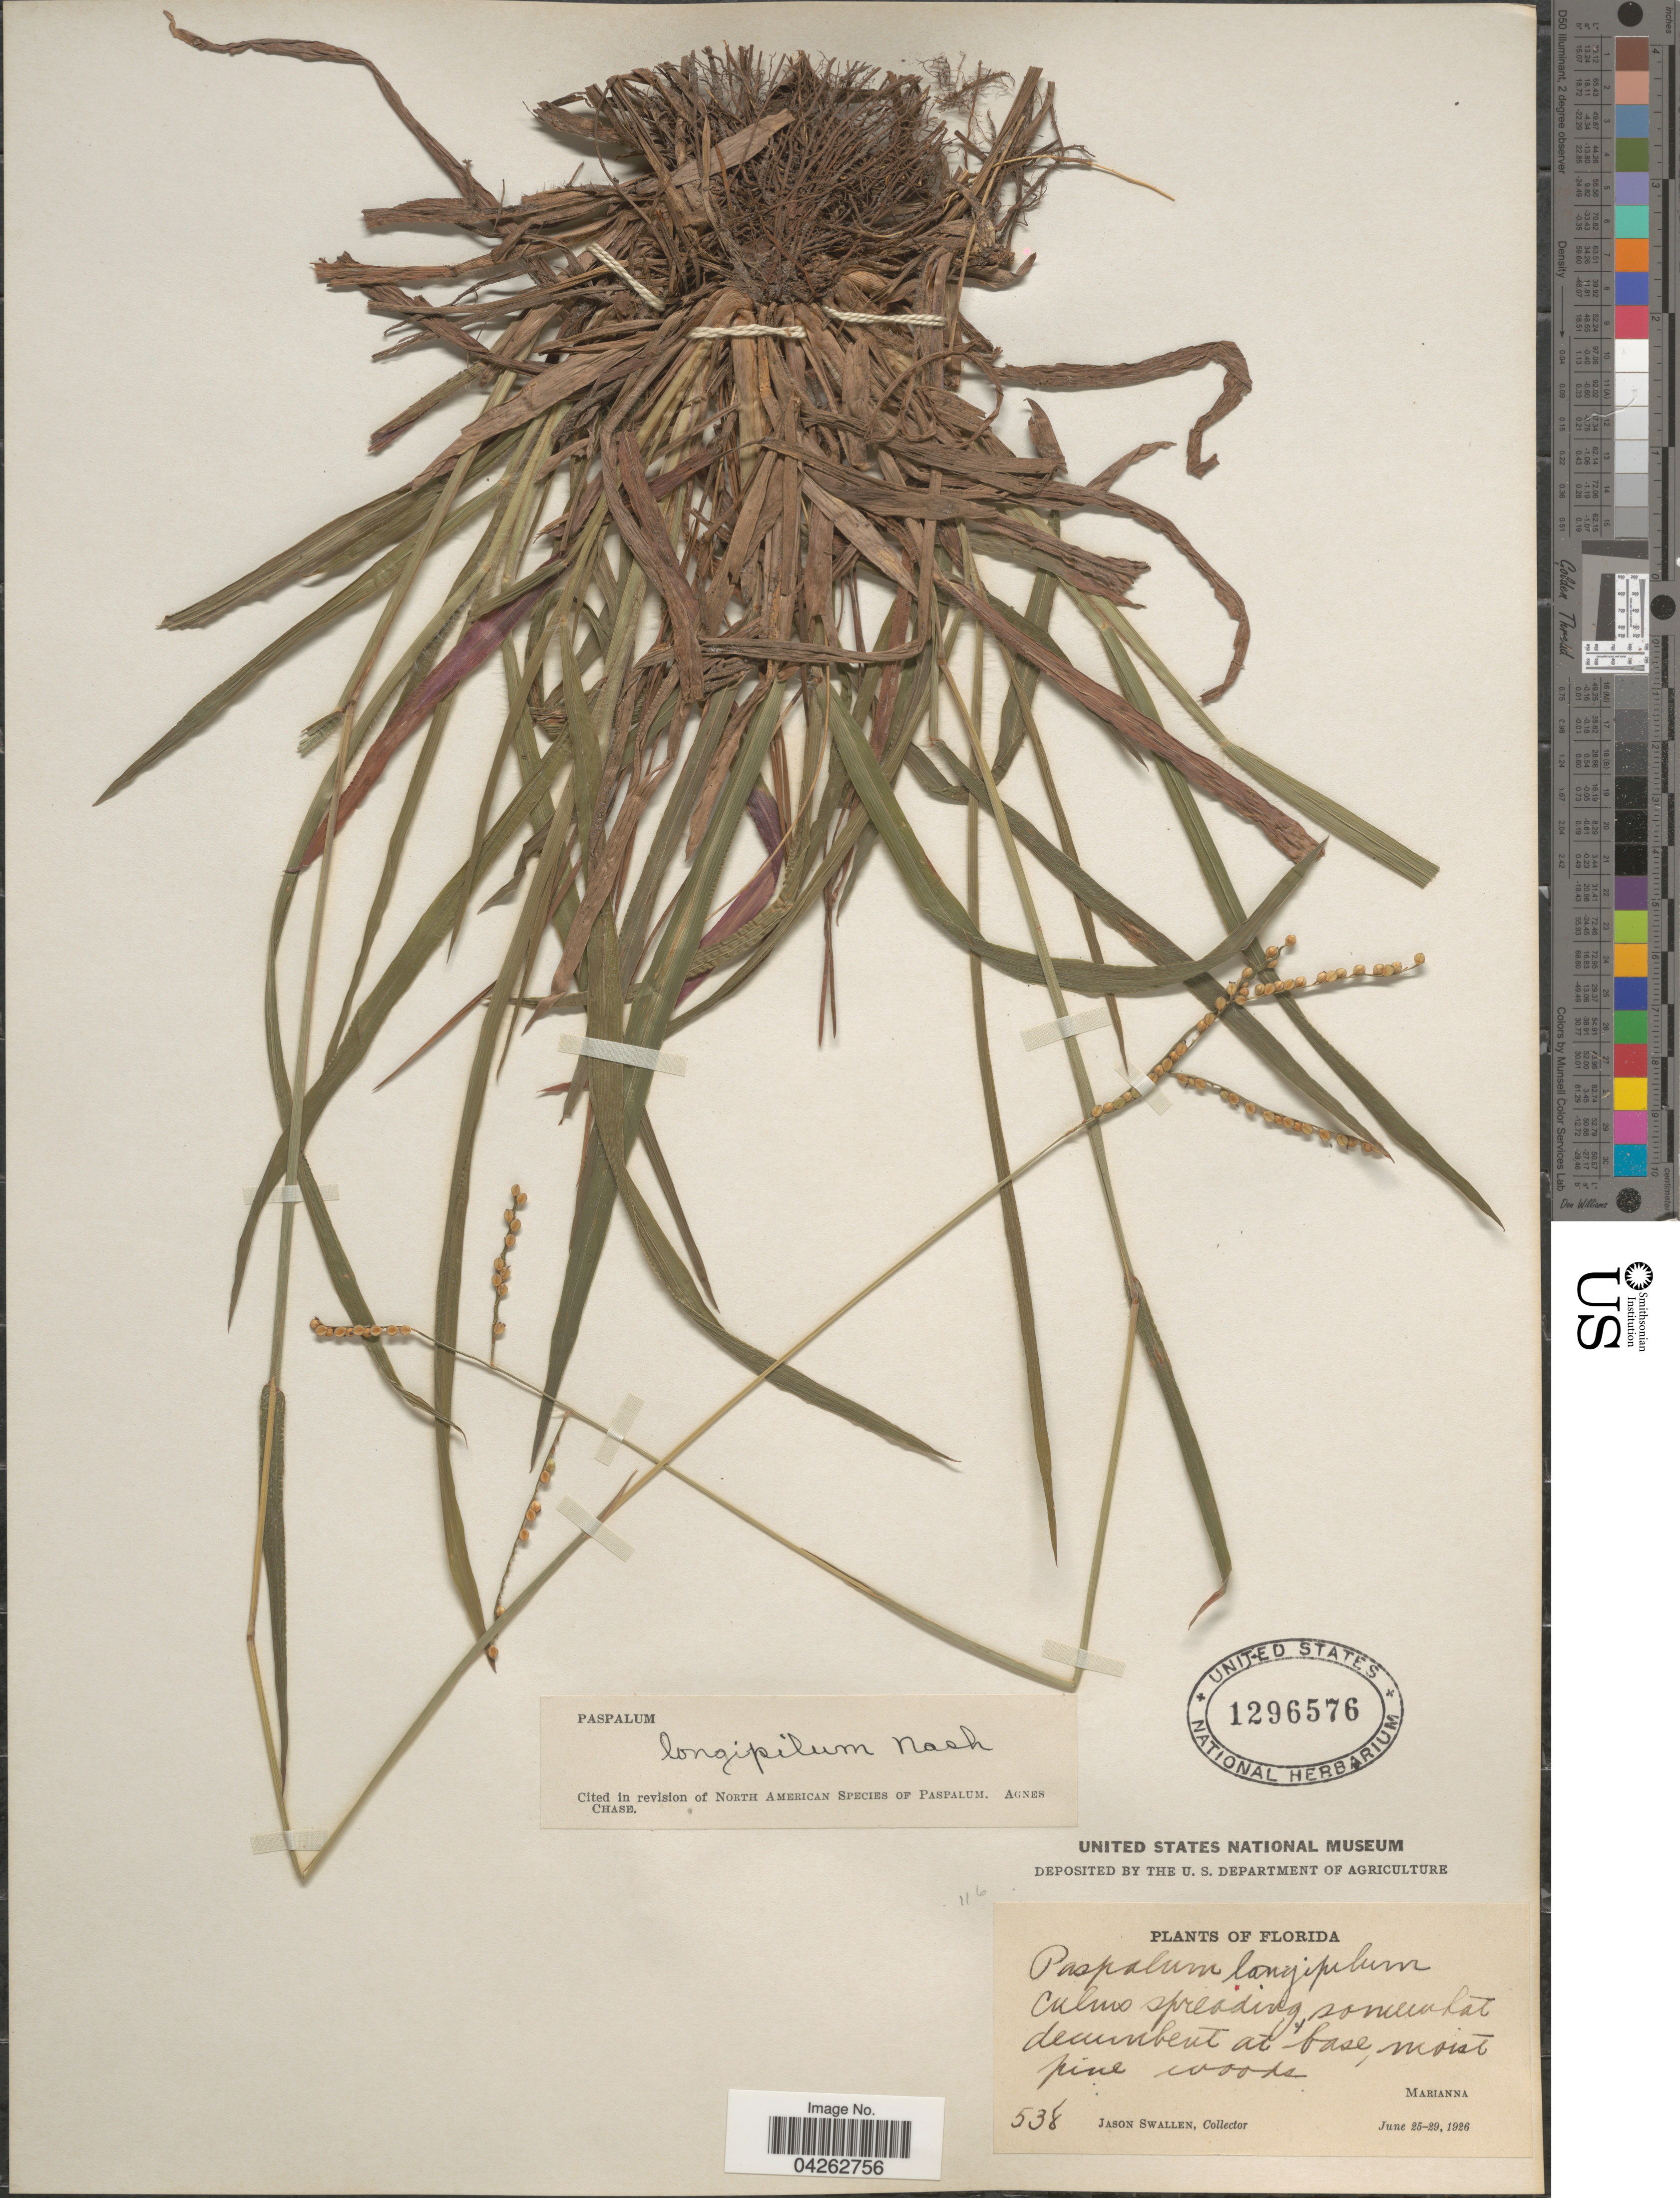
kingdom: Plantae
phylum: Tracheophyta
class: Liliopsida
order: Poales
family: Poaceae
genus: Paspalum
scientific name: Paspalum longipilum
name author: Nash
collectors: J. R. Swallen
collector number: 538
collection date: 1926-06-25/1926-06-29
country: United States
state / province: Florida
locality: Marianna.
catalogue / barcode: US 1296576